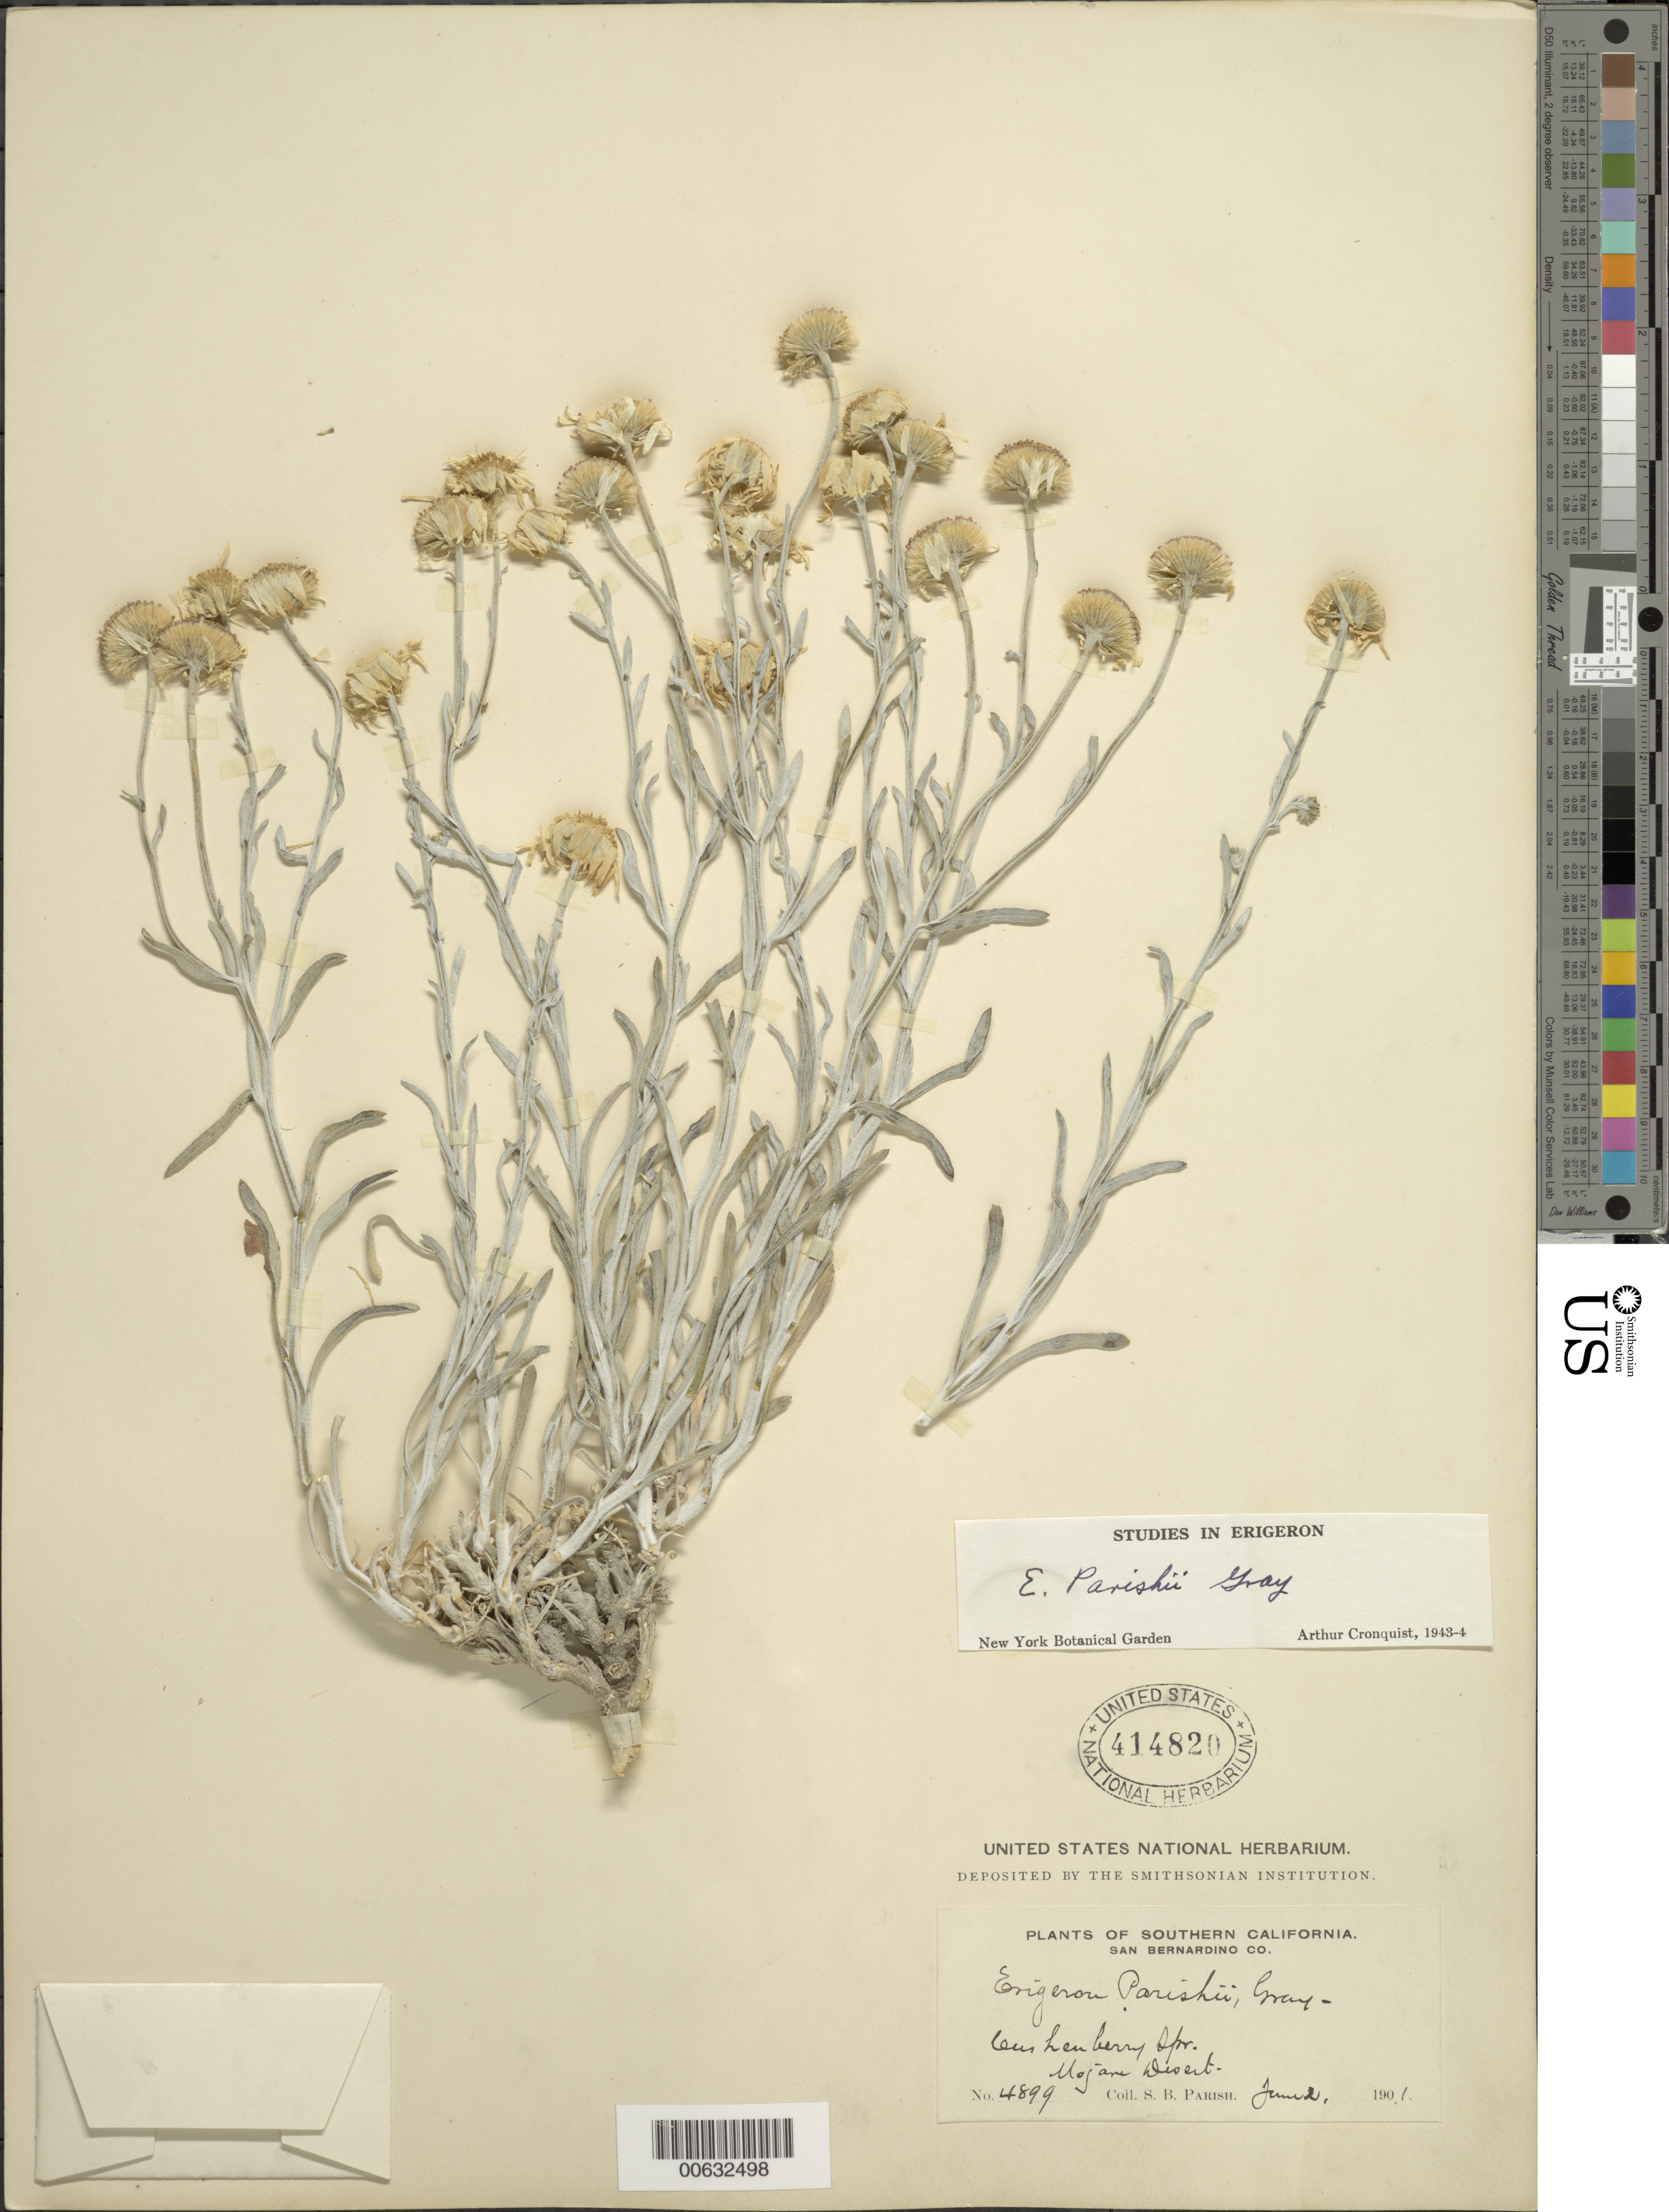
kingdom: Plantae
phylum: Tracheophyta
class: Magnoliopsida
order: Asterales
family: Asteraceae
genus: Erigeron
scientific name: Erigeron parishii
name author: A. Gray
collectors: S. B. Parish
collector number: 4899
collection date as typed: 02 Jun 1902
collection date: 1902-06-02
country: United States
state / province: California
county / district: San Bernardino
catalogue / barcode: US 414820